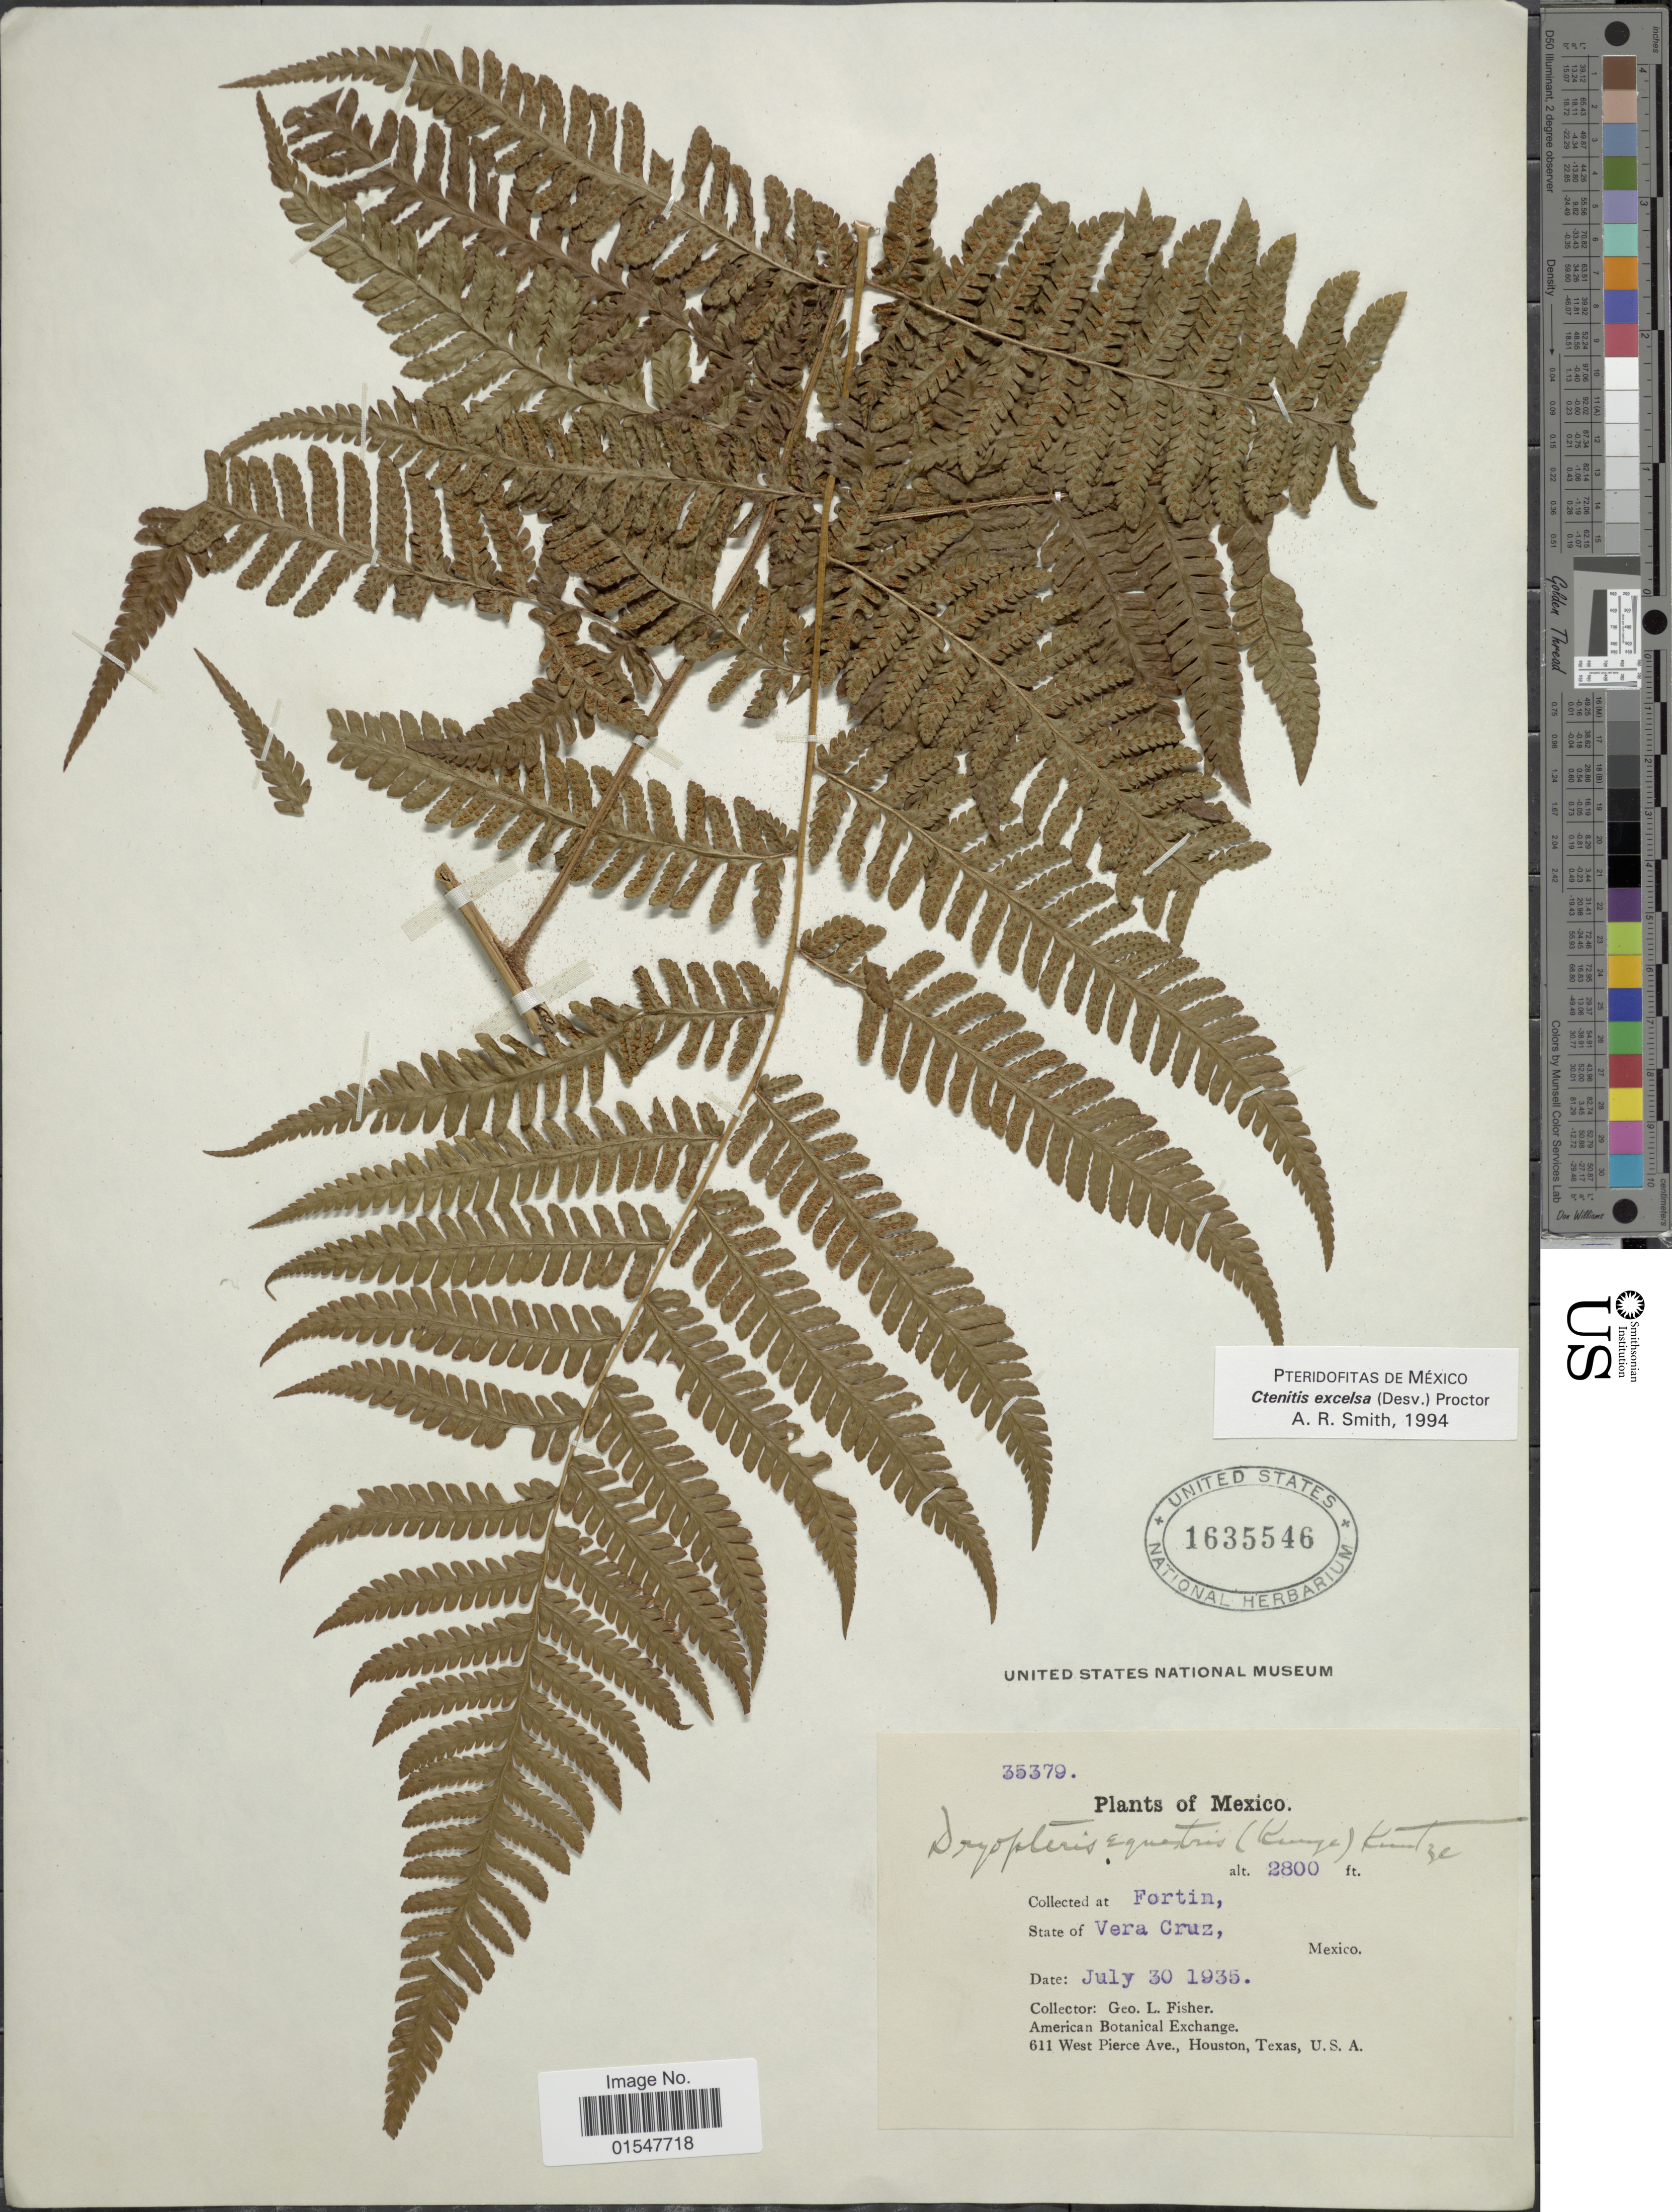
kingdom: Plantae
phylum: Tracheophyta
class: Polypodiopsida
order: Polypodiales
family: Dryopteridaceae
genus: Ctenitis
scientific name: Ctenitis excelsa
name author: (Desv.) Proctor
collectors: G. L. Fisher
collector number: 35379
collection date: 1935-07-30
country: Mexico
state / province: Veracruz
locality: Fortin, State of Vera Cruz, Mexico.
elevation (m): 853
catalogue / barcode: US 1635546